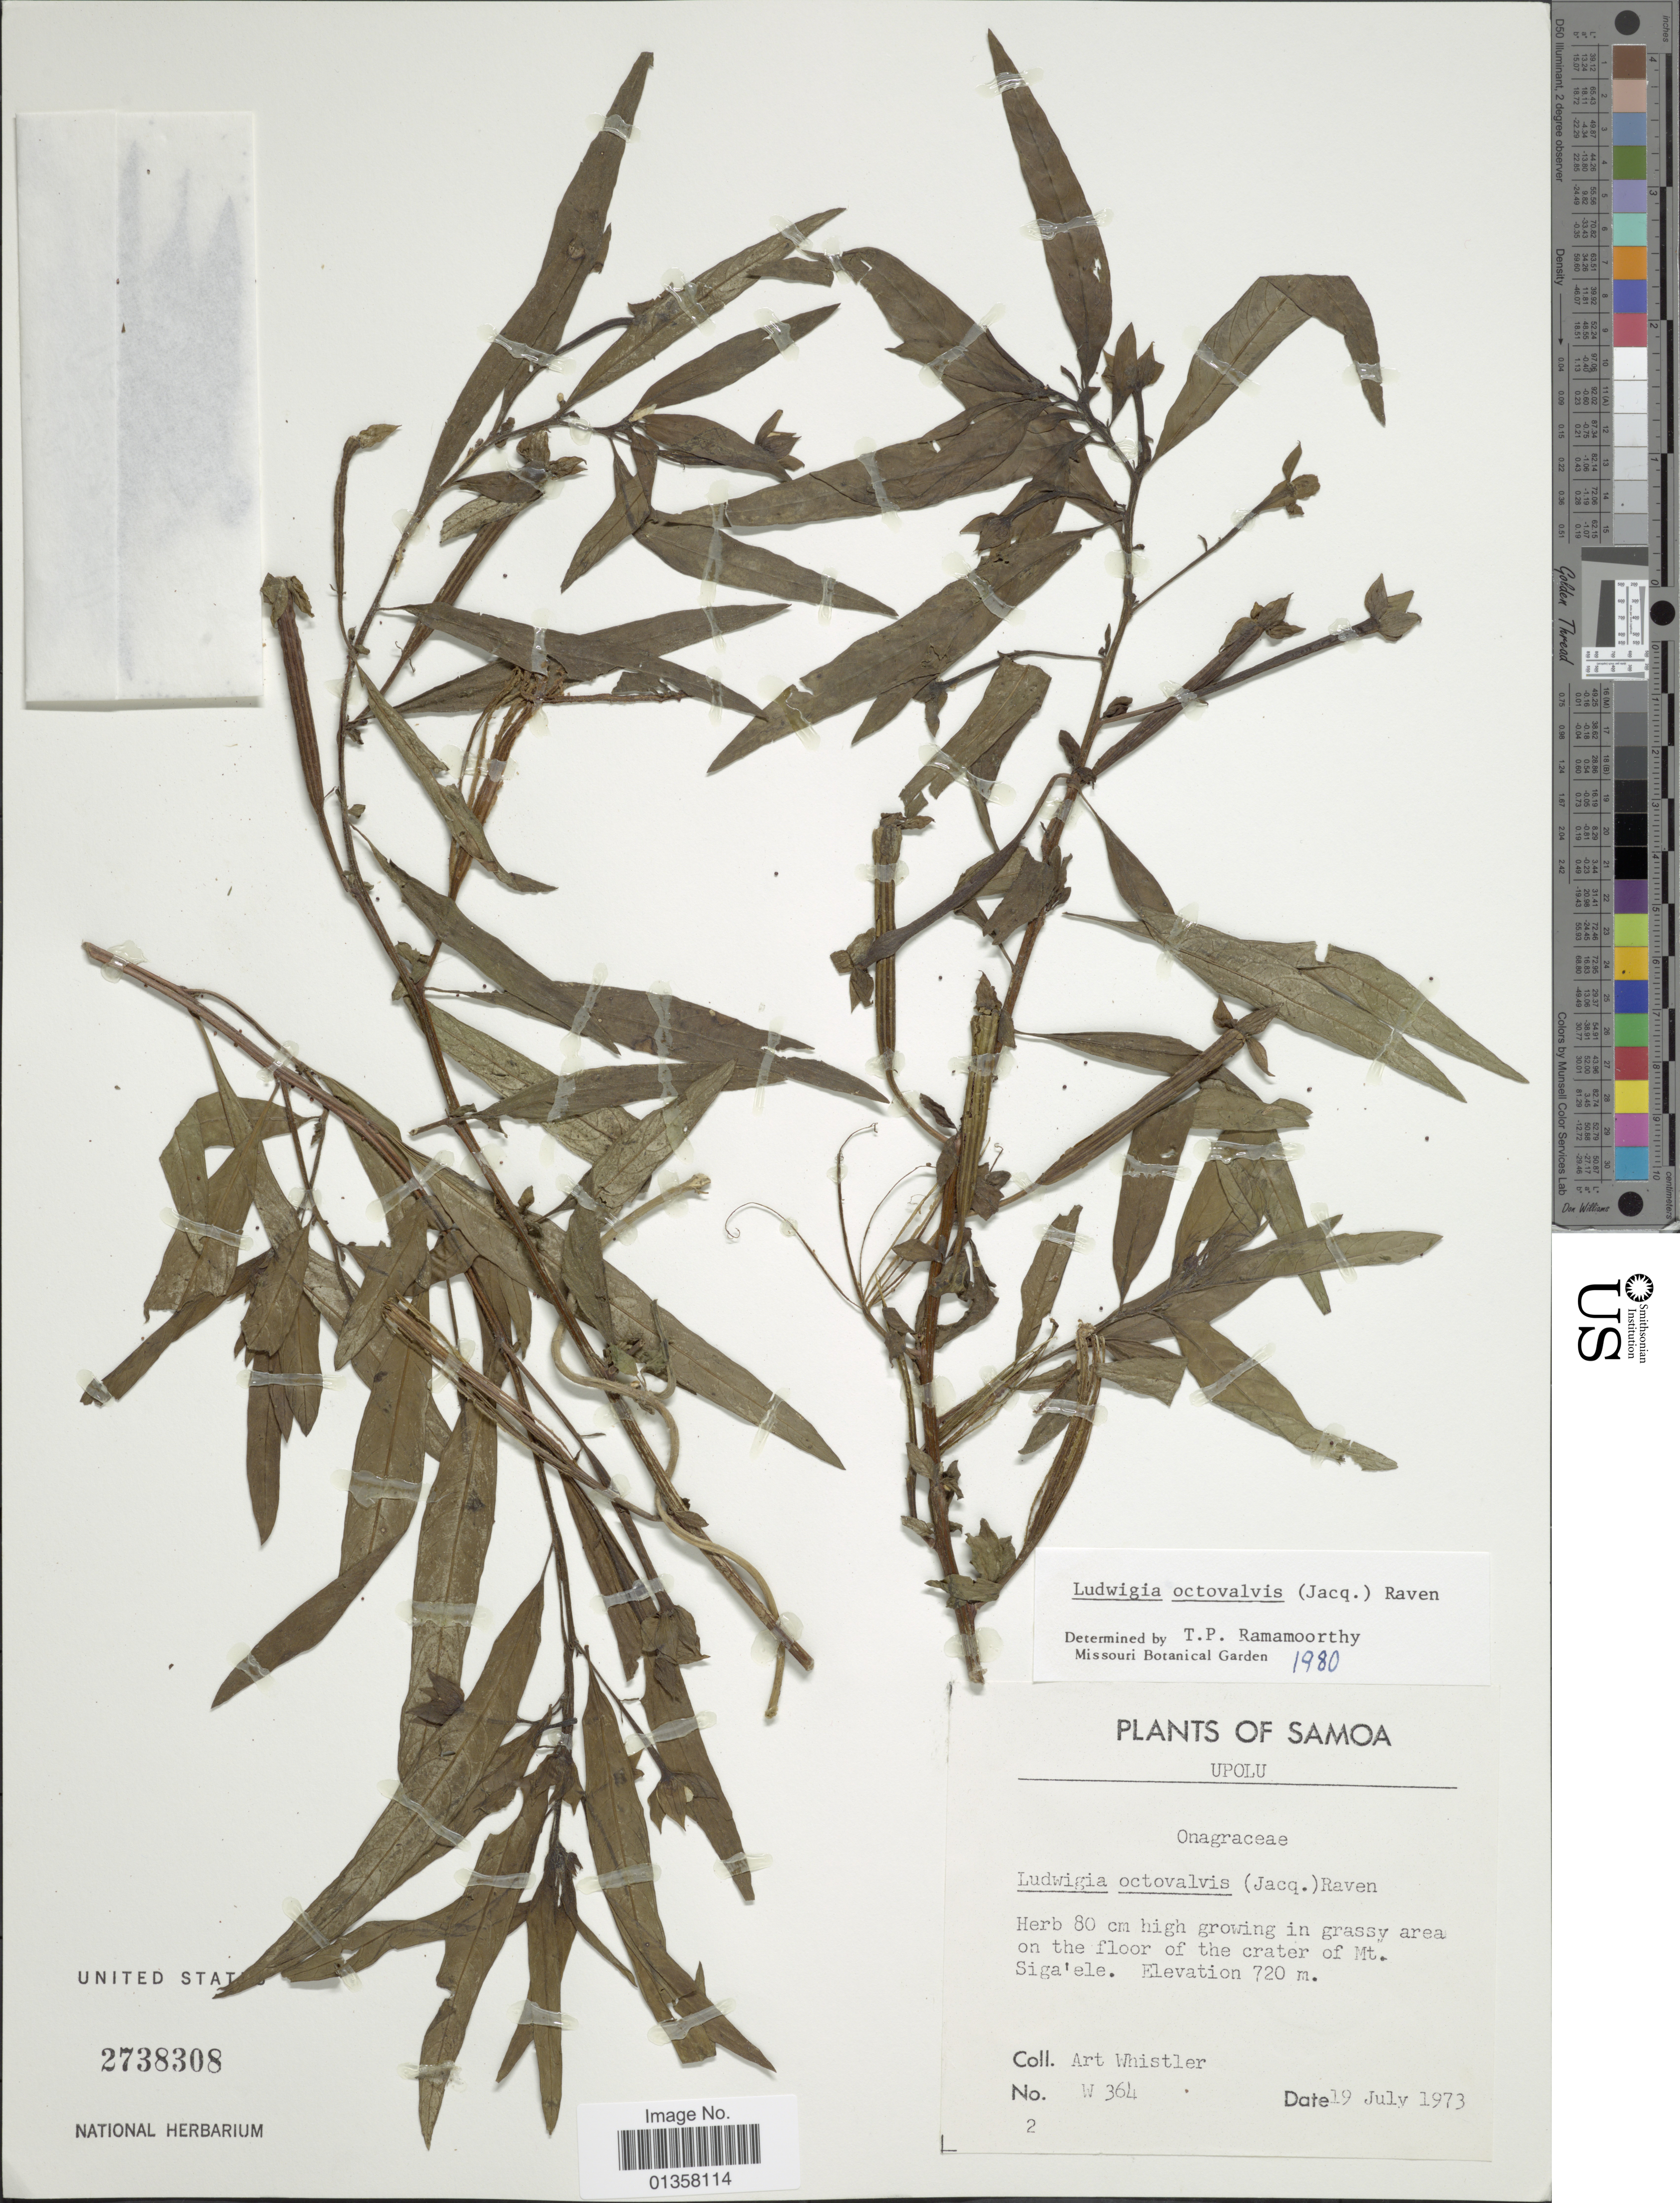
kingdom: Plantae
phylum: Tracheophyta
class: Magnoliopsida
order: Myrtales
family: Onagraceae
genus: Ludwigia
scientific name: Ludwigia octovalvis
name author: (Jacq.) P.H. Raven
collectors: A. Whistler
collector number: W364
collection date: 1973-07-19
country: Samoa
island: Upolu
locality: on the floor of the crater of Mt. Siga'ele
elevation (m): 720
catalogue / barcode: US 2738308